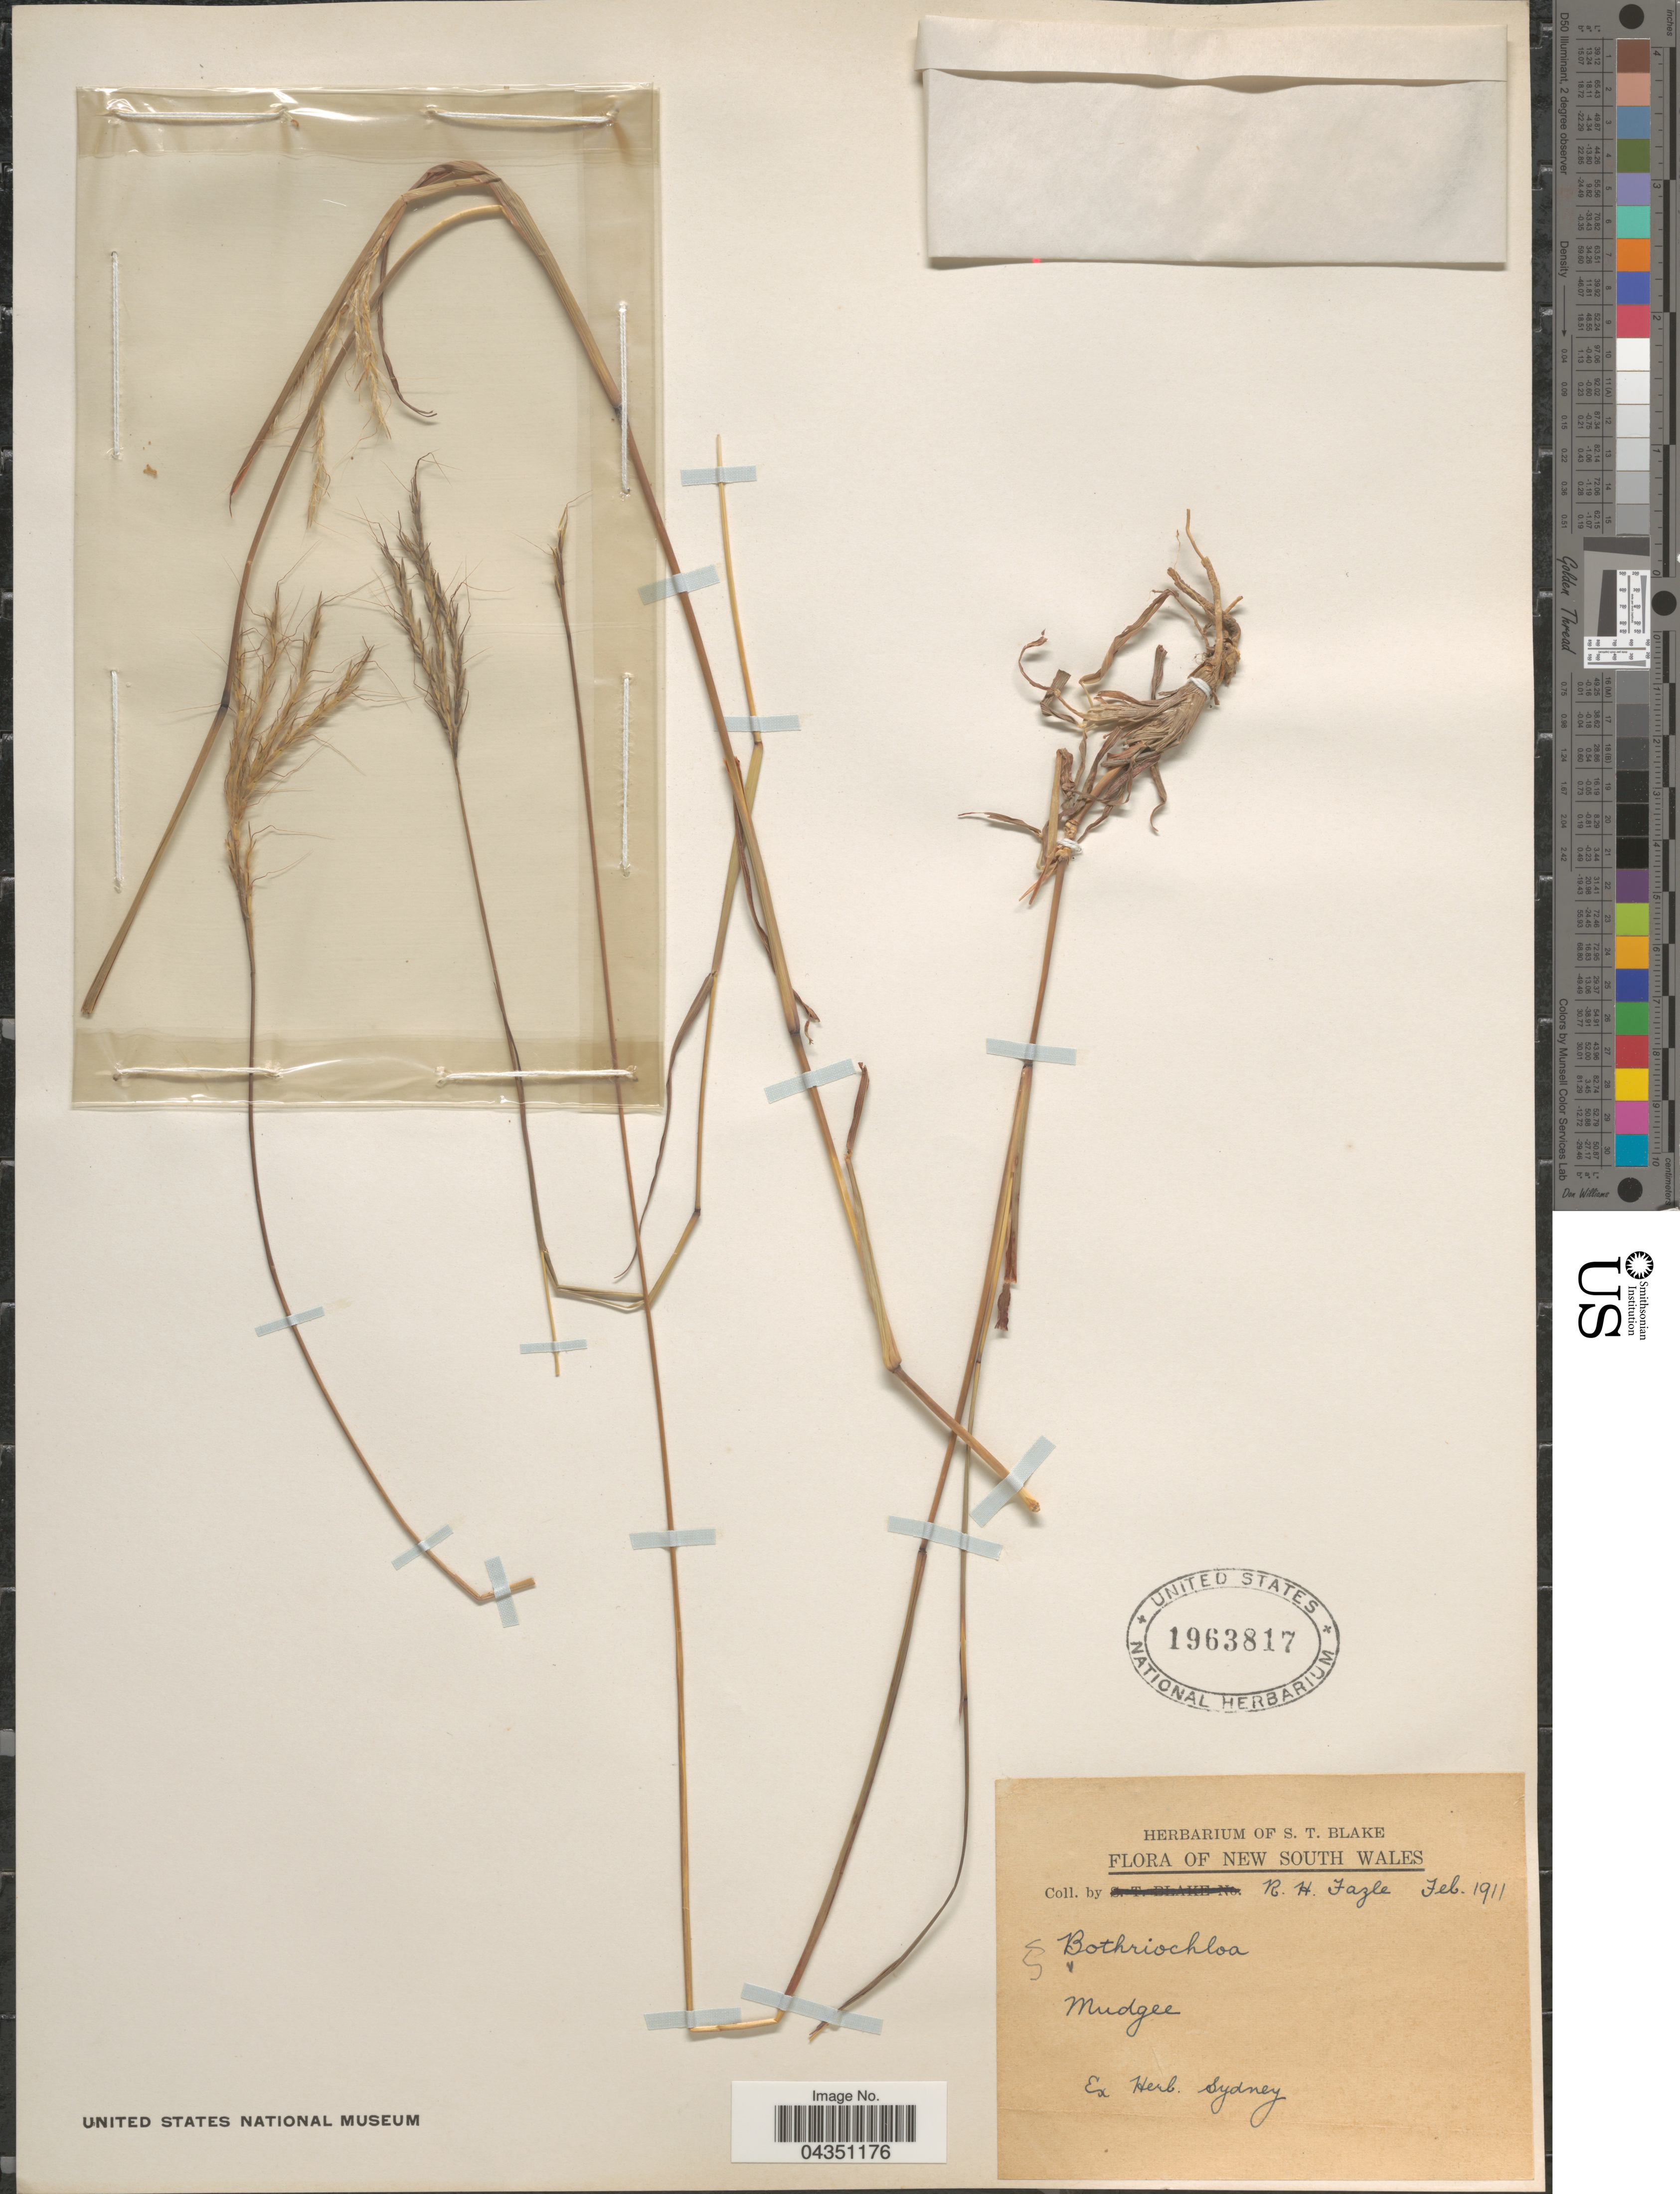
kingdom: Plantae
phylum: Tracheophyta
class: Liliopsida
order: Poales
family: Poaceae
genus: Dichanthium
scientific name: Dichanthium sp.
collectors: R. Fazle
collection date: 1911-02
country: Australia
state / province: New South Wales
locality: Mudgee.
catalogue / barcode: US 1963817